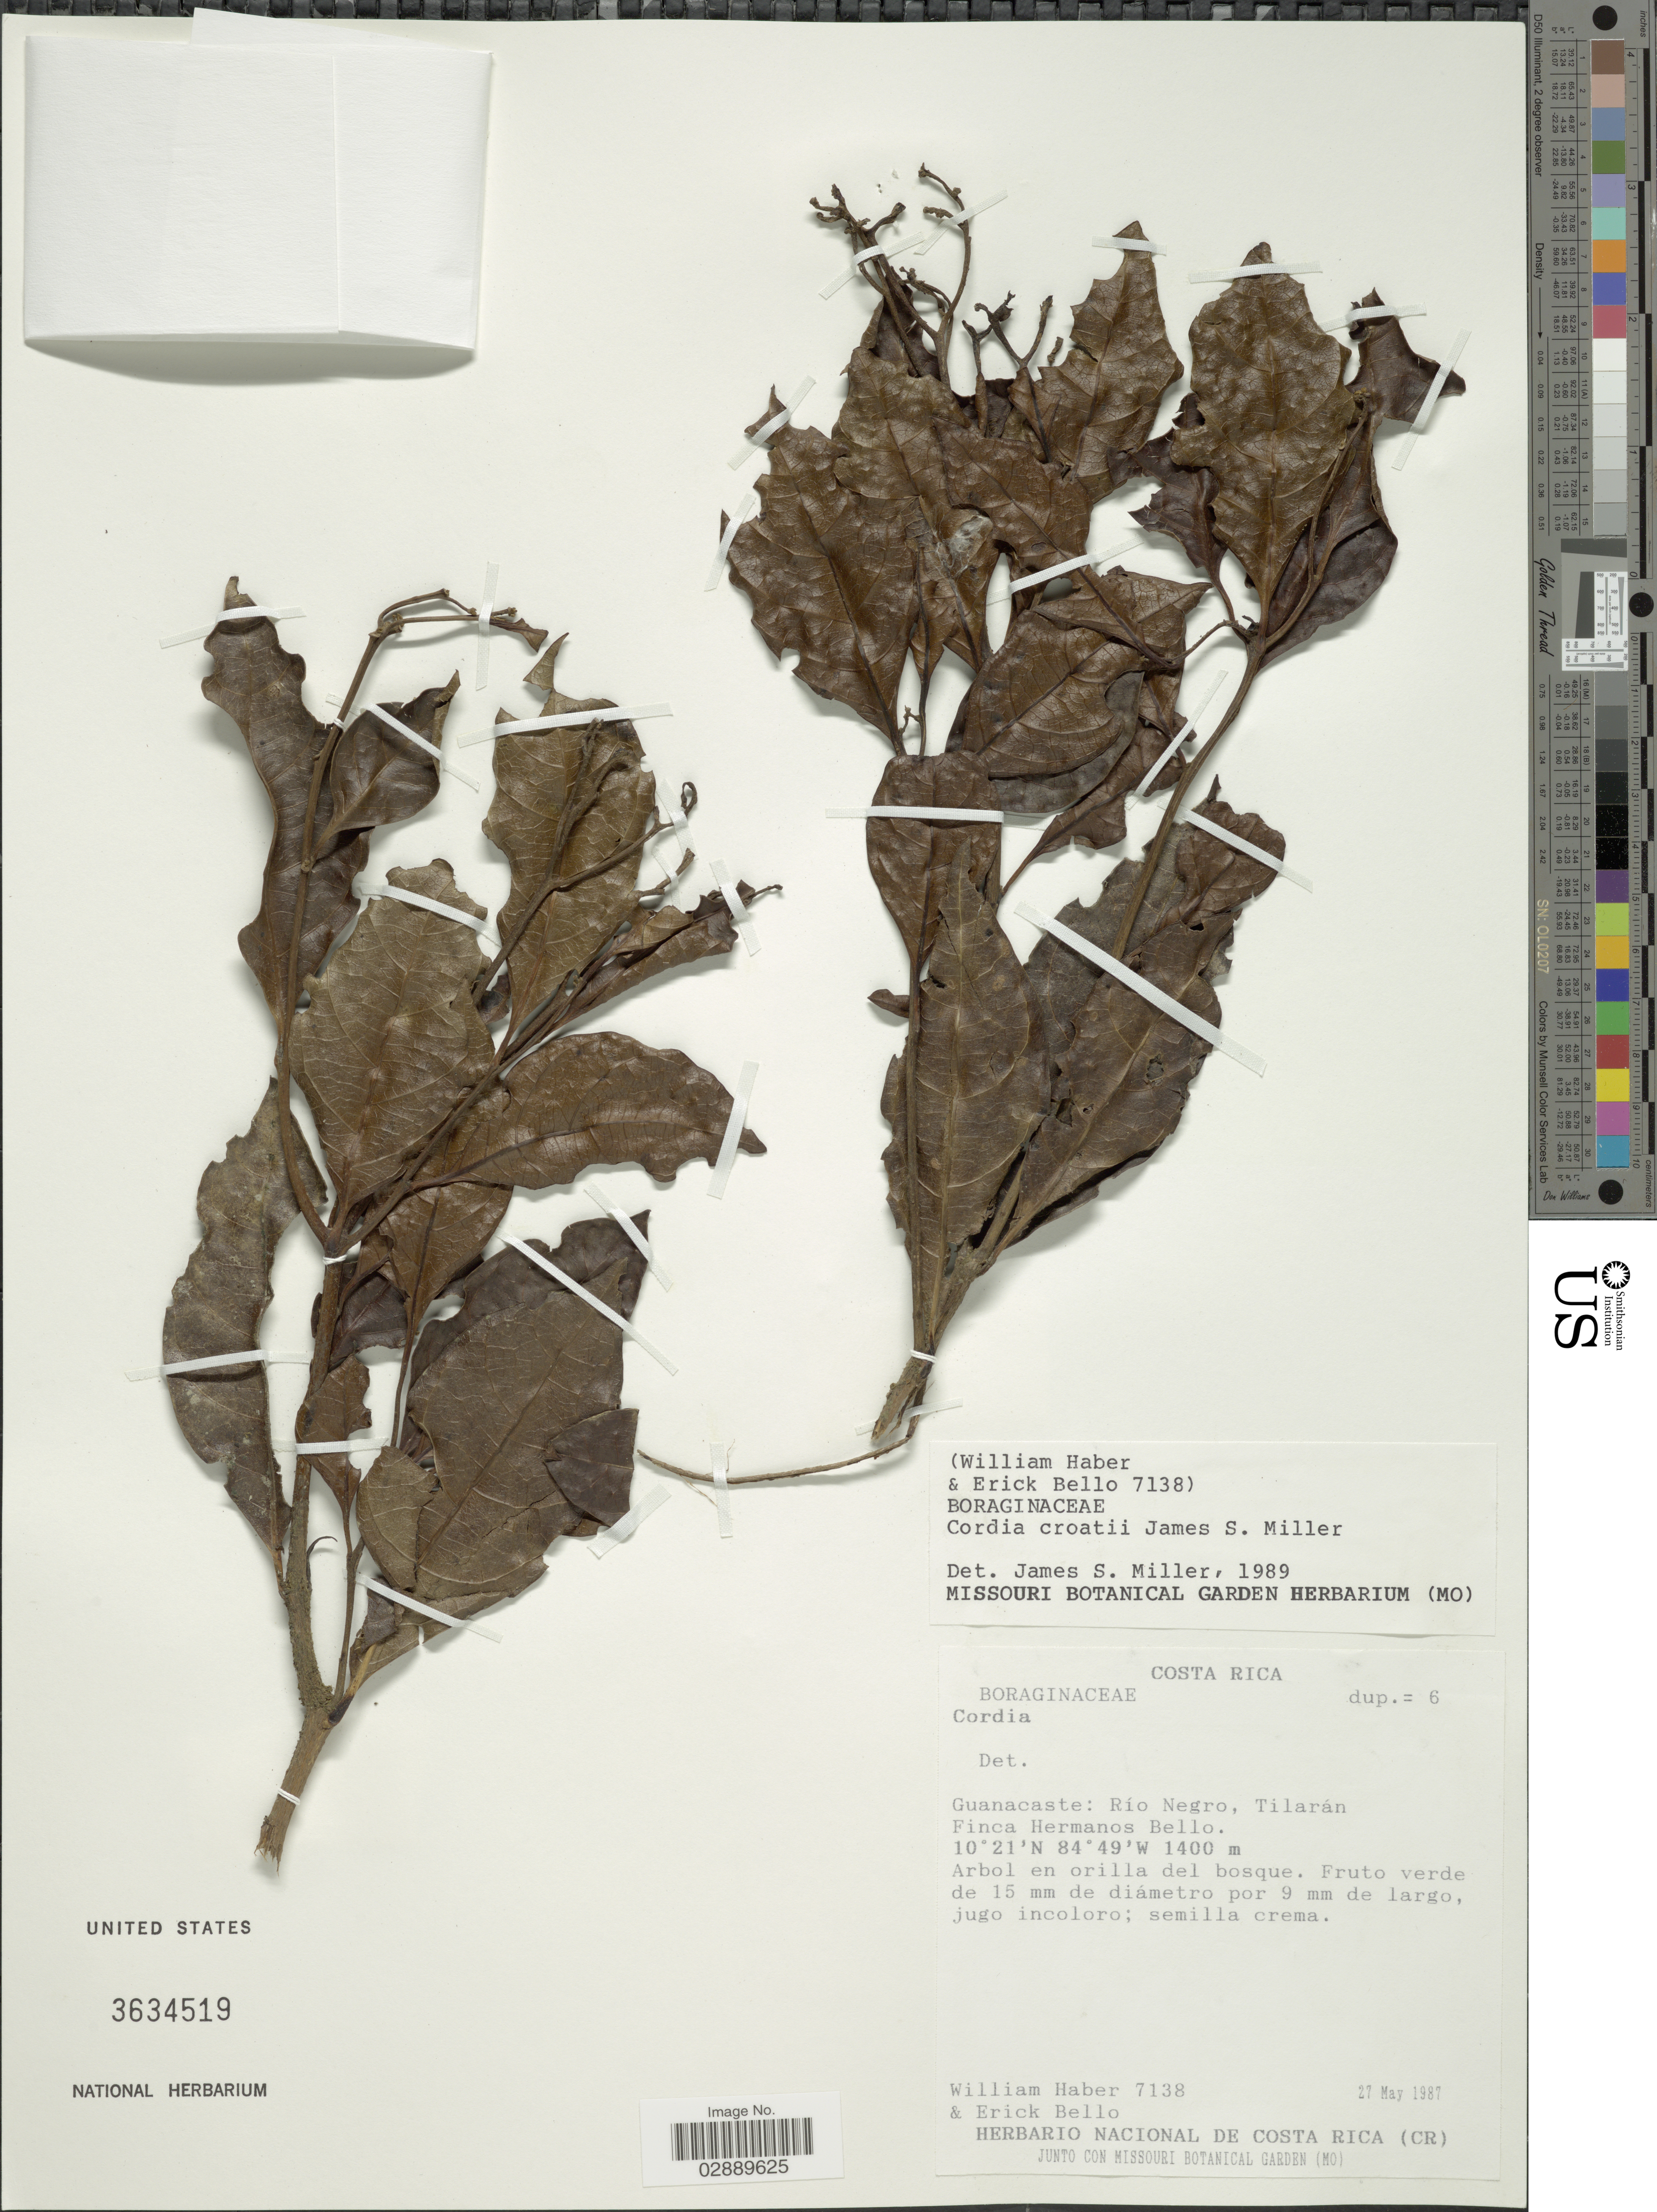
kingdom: Plantae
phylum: Tracheophyta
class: Magnoliopsida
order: Boraginales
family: Cordiaceae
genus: Cordia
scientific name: Cordia croatii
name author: J.S. Mill.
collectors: W. Haber & E. Bello C.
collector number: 7138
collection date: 1987-05-27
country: Costa Rica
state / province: Guanacaste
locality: Río Negro, Tilarán Finca Hermanos Bello.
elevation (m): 1400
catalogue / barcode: US 3634519